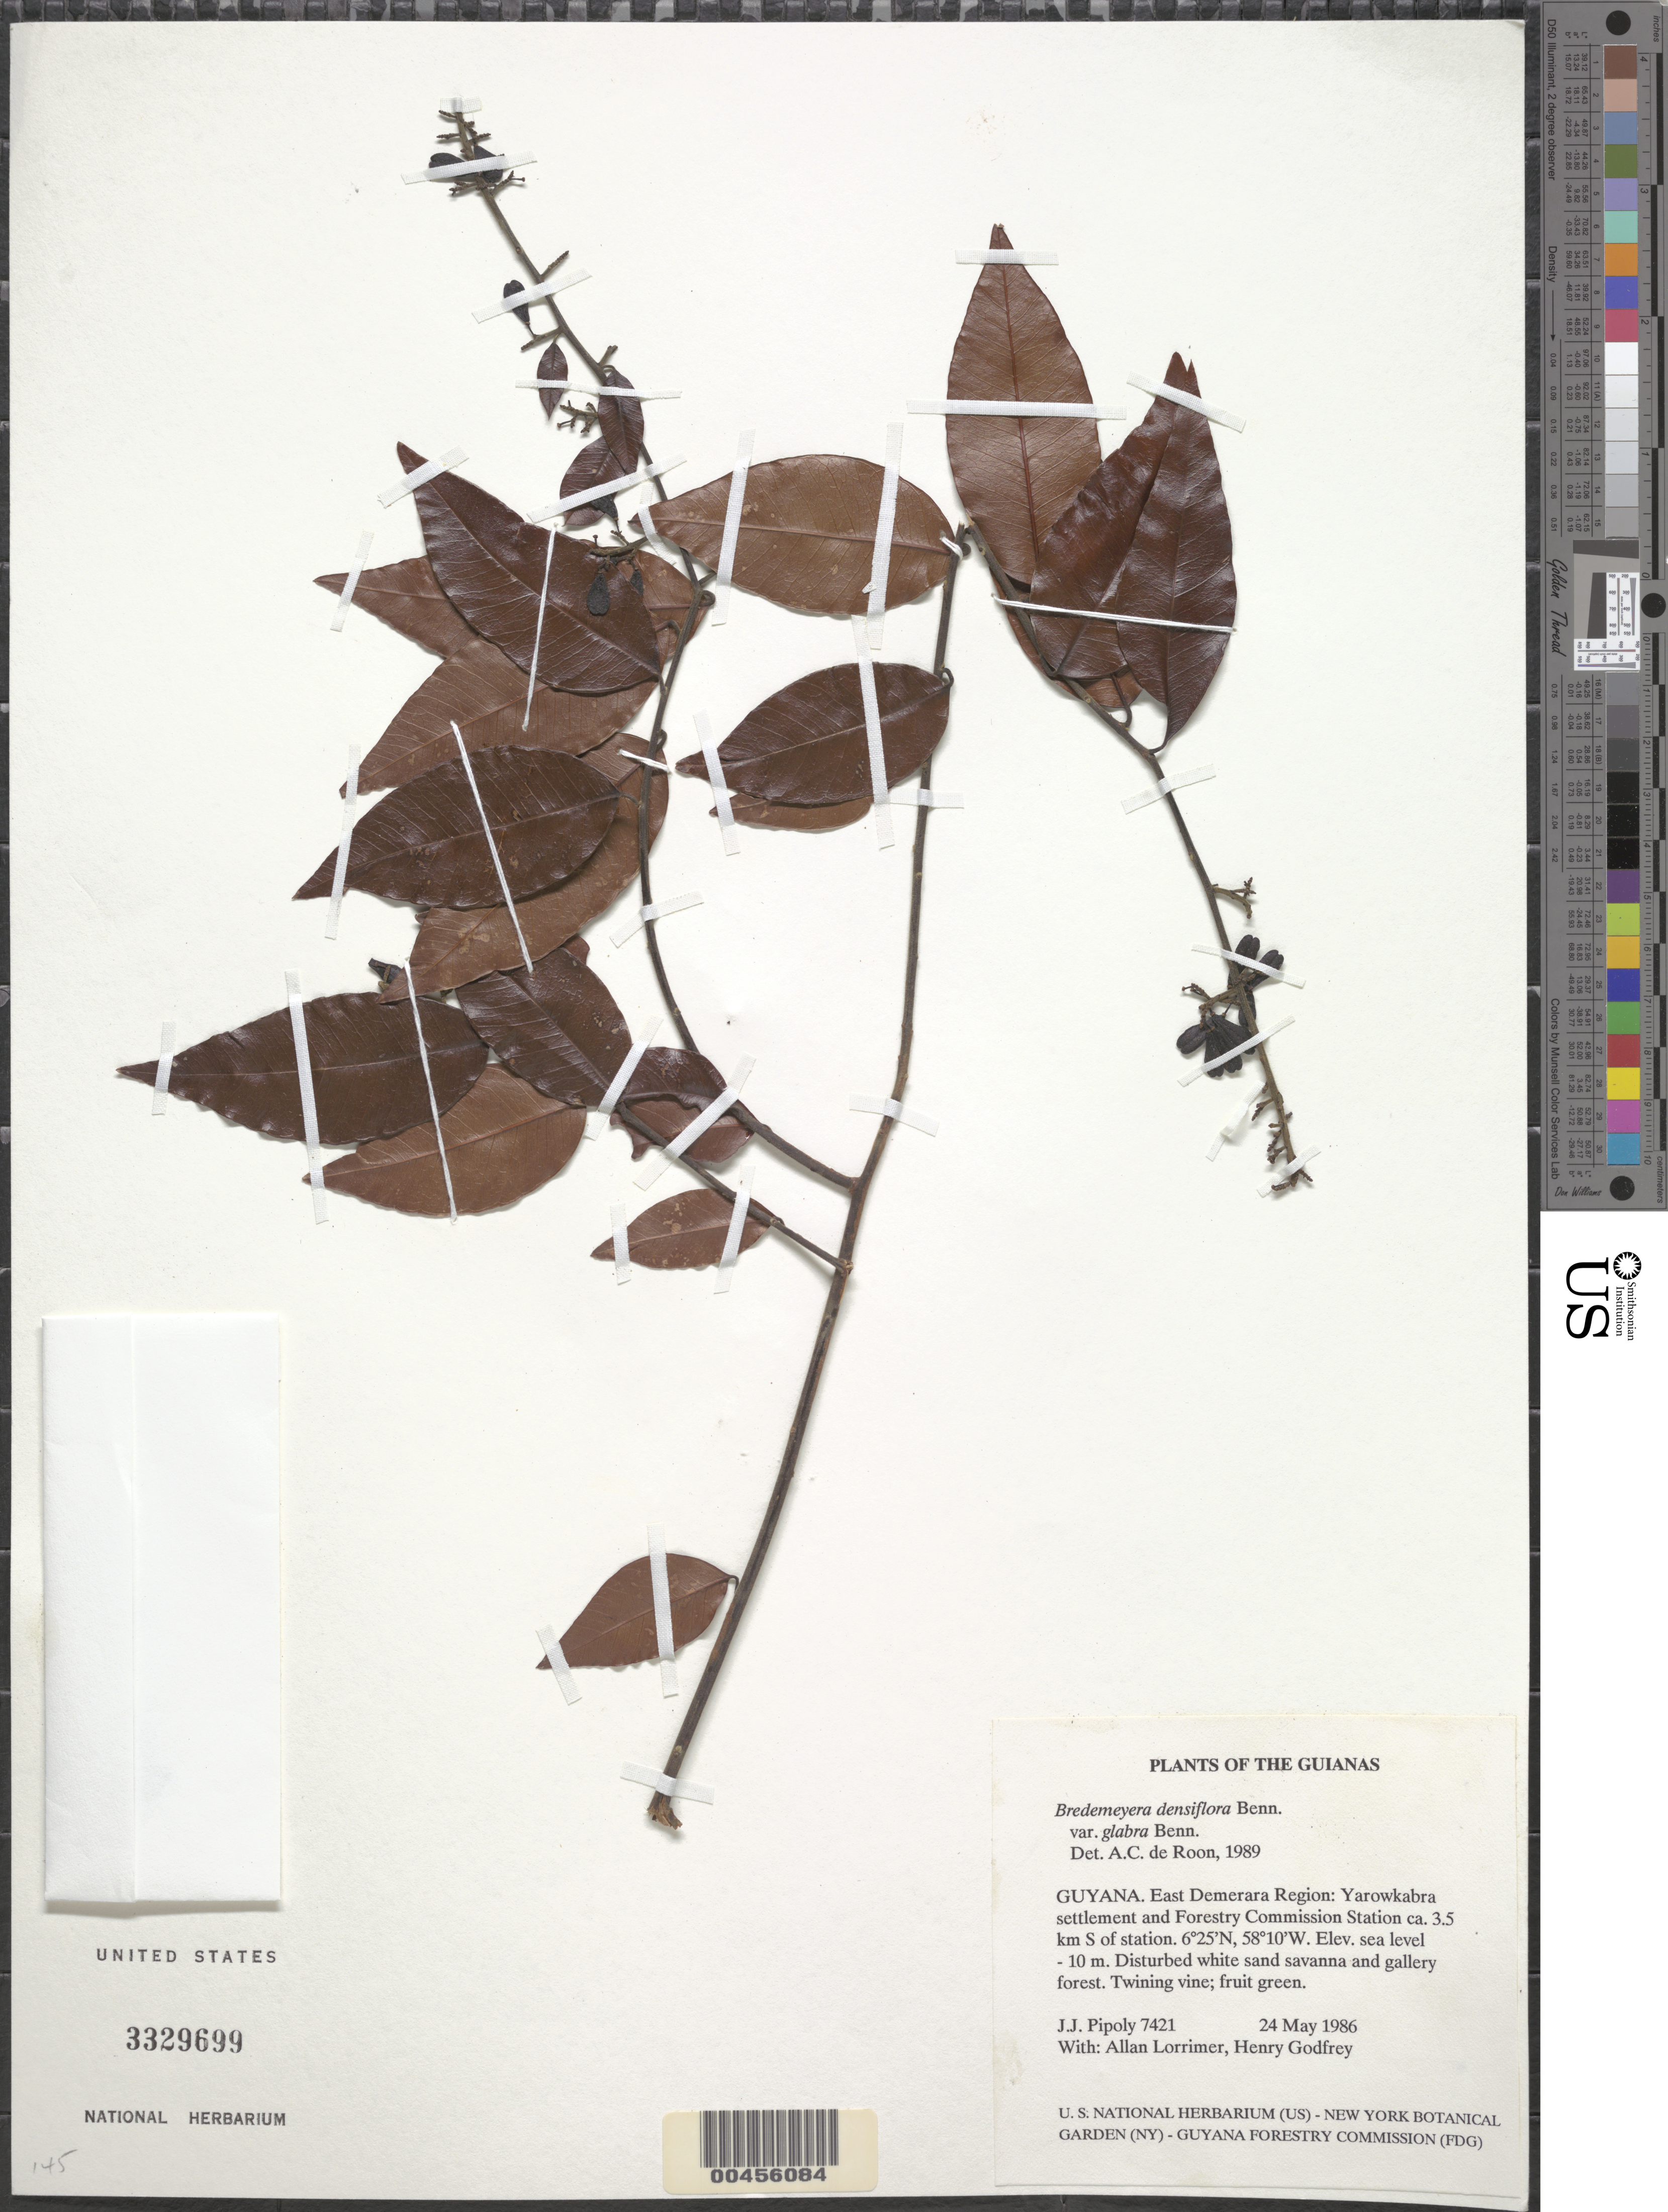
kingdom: Plantae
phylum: Tracheophyta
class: Magnoliopsida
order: Fabales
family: Polygalaceae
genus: Bredemeyera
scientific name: Bredemeyera densiflora var. glabra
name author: A.W. Benn.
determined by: de Roon, A. C.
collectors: J. J. Pipoly, A. Lorrimer & H. Godfrey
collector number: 7421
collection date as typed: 24 May 1986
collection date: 1986-05-24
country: Guyana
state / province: Demerara-Mahaica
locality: Yarowkabra settlement and Forestry Commission Station ca. 3.5 km S of station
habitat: Disturbed white sand savanna and gallery forest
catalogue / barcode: US 3329699